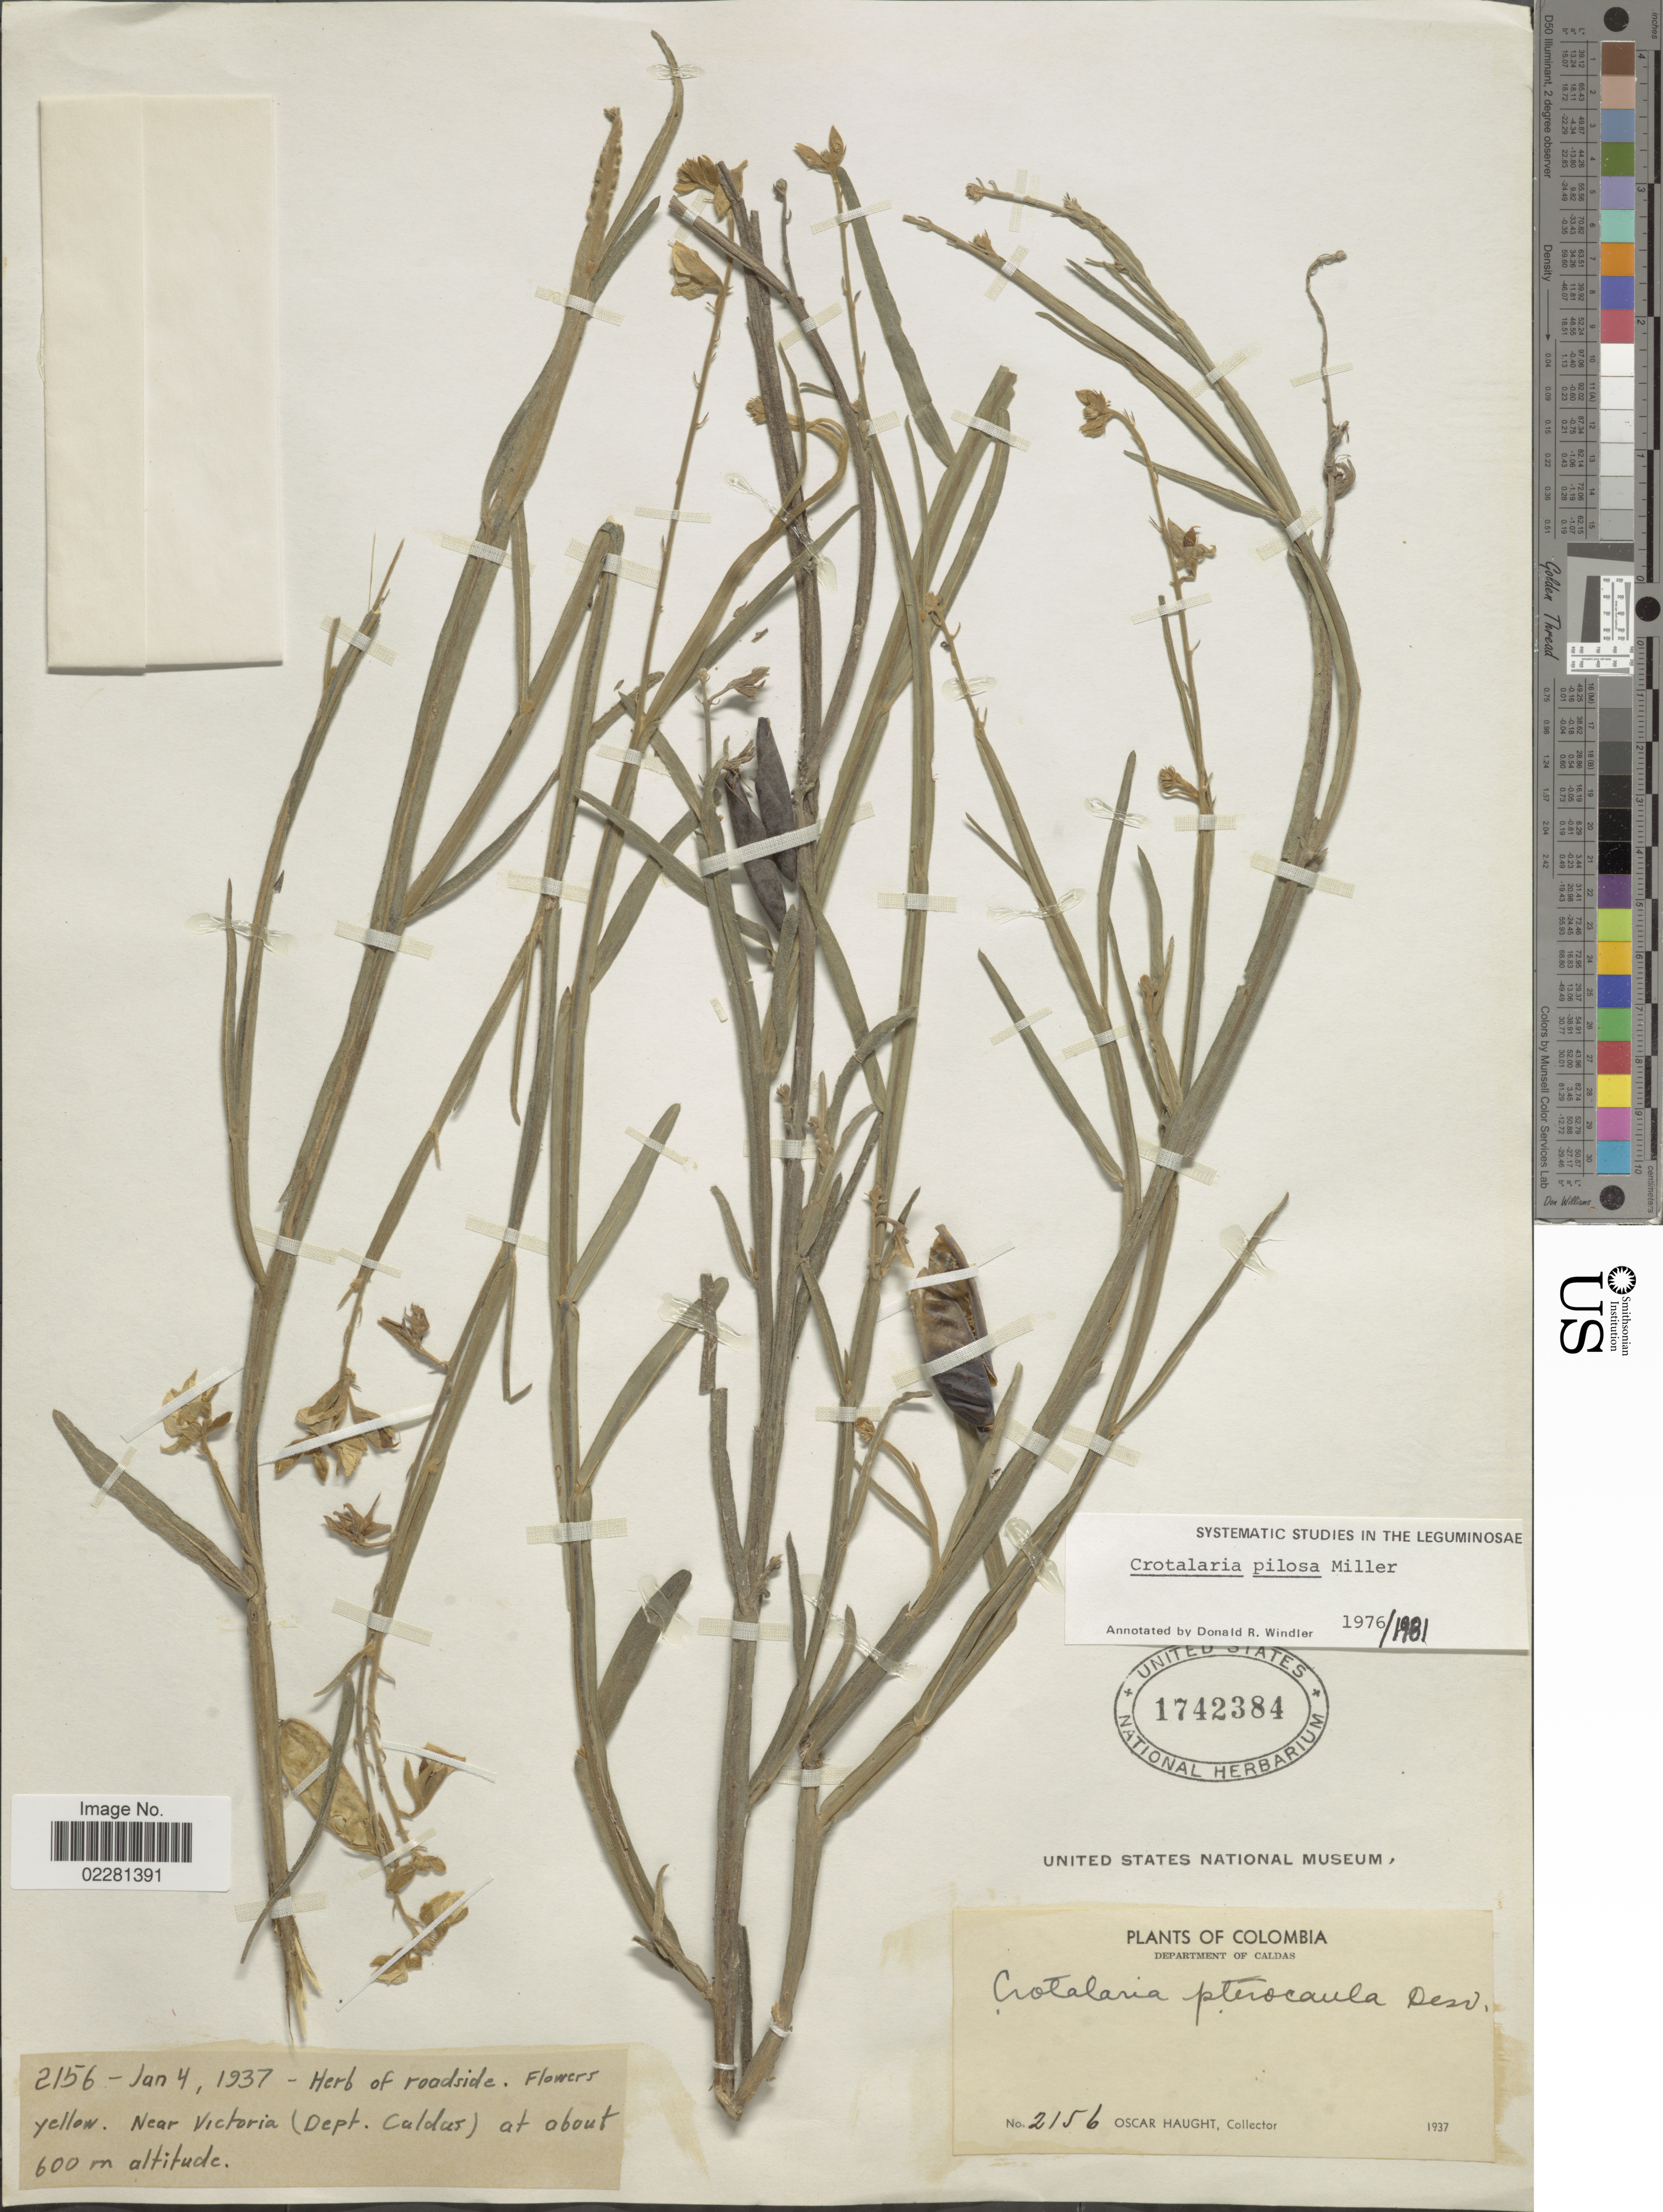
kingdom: Plantae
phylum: Tracheophyta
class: Magnoliopsida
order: Fabales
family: Fabaceae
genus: Crotalaria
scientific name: Crotalaria pilosa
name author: Mill.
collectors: O. Haught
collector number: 2156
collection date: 1937-01-04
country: Colombia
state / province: Caldas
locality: Near Victoria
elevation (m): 600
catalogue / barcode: US 1742384